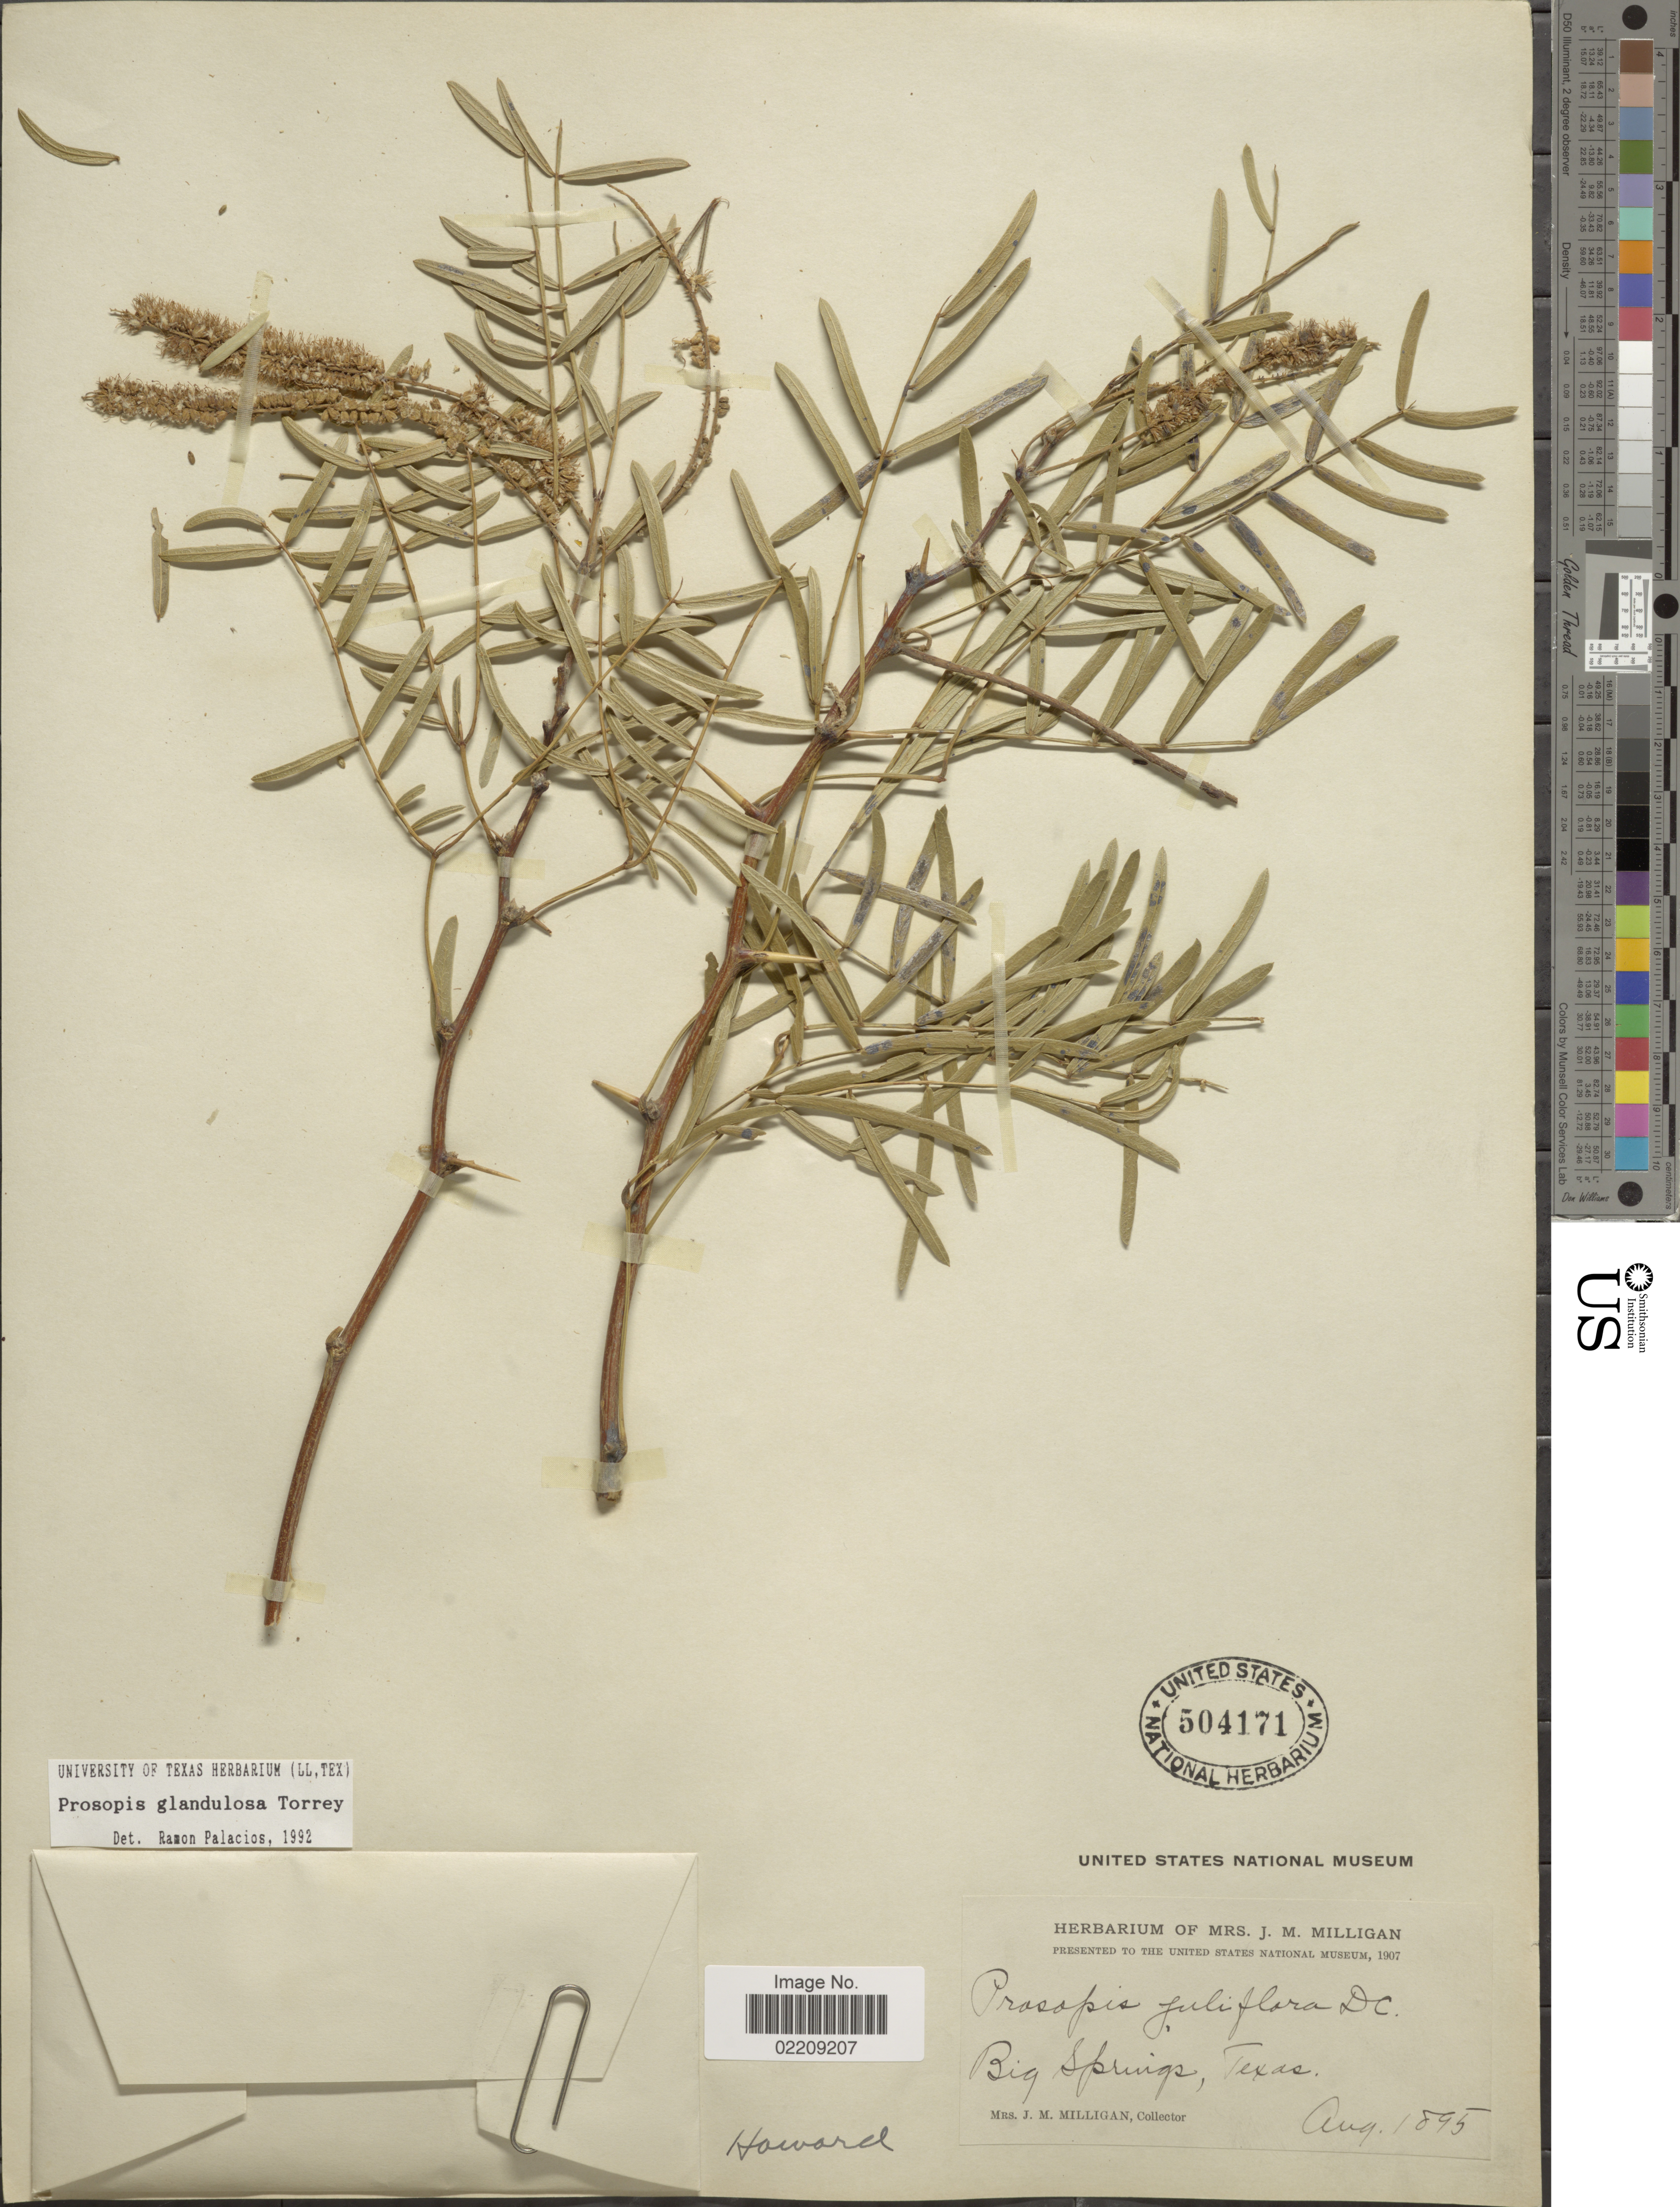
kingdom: Plantae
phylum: Tracheophyta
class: Magnoliopsida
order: Fabales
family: Fabaceae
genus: Neltuma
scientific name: Neltuma glandulosa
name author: (Torr.) Britton & Rose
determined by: Strong, Mark T., (BOT), Smithsonian Institution - National Museum of Natural History (UNITED STATES)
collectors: J. Milligan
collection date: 1895-08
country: United States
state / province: Texas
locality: Big Springs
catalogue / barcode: US 504171